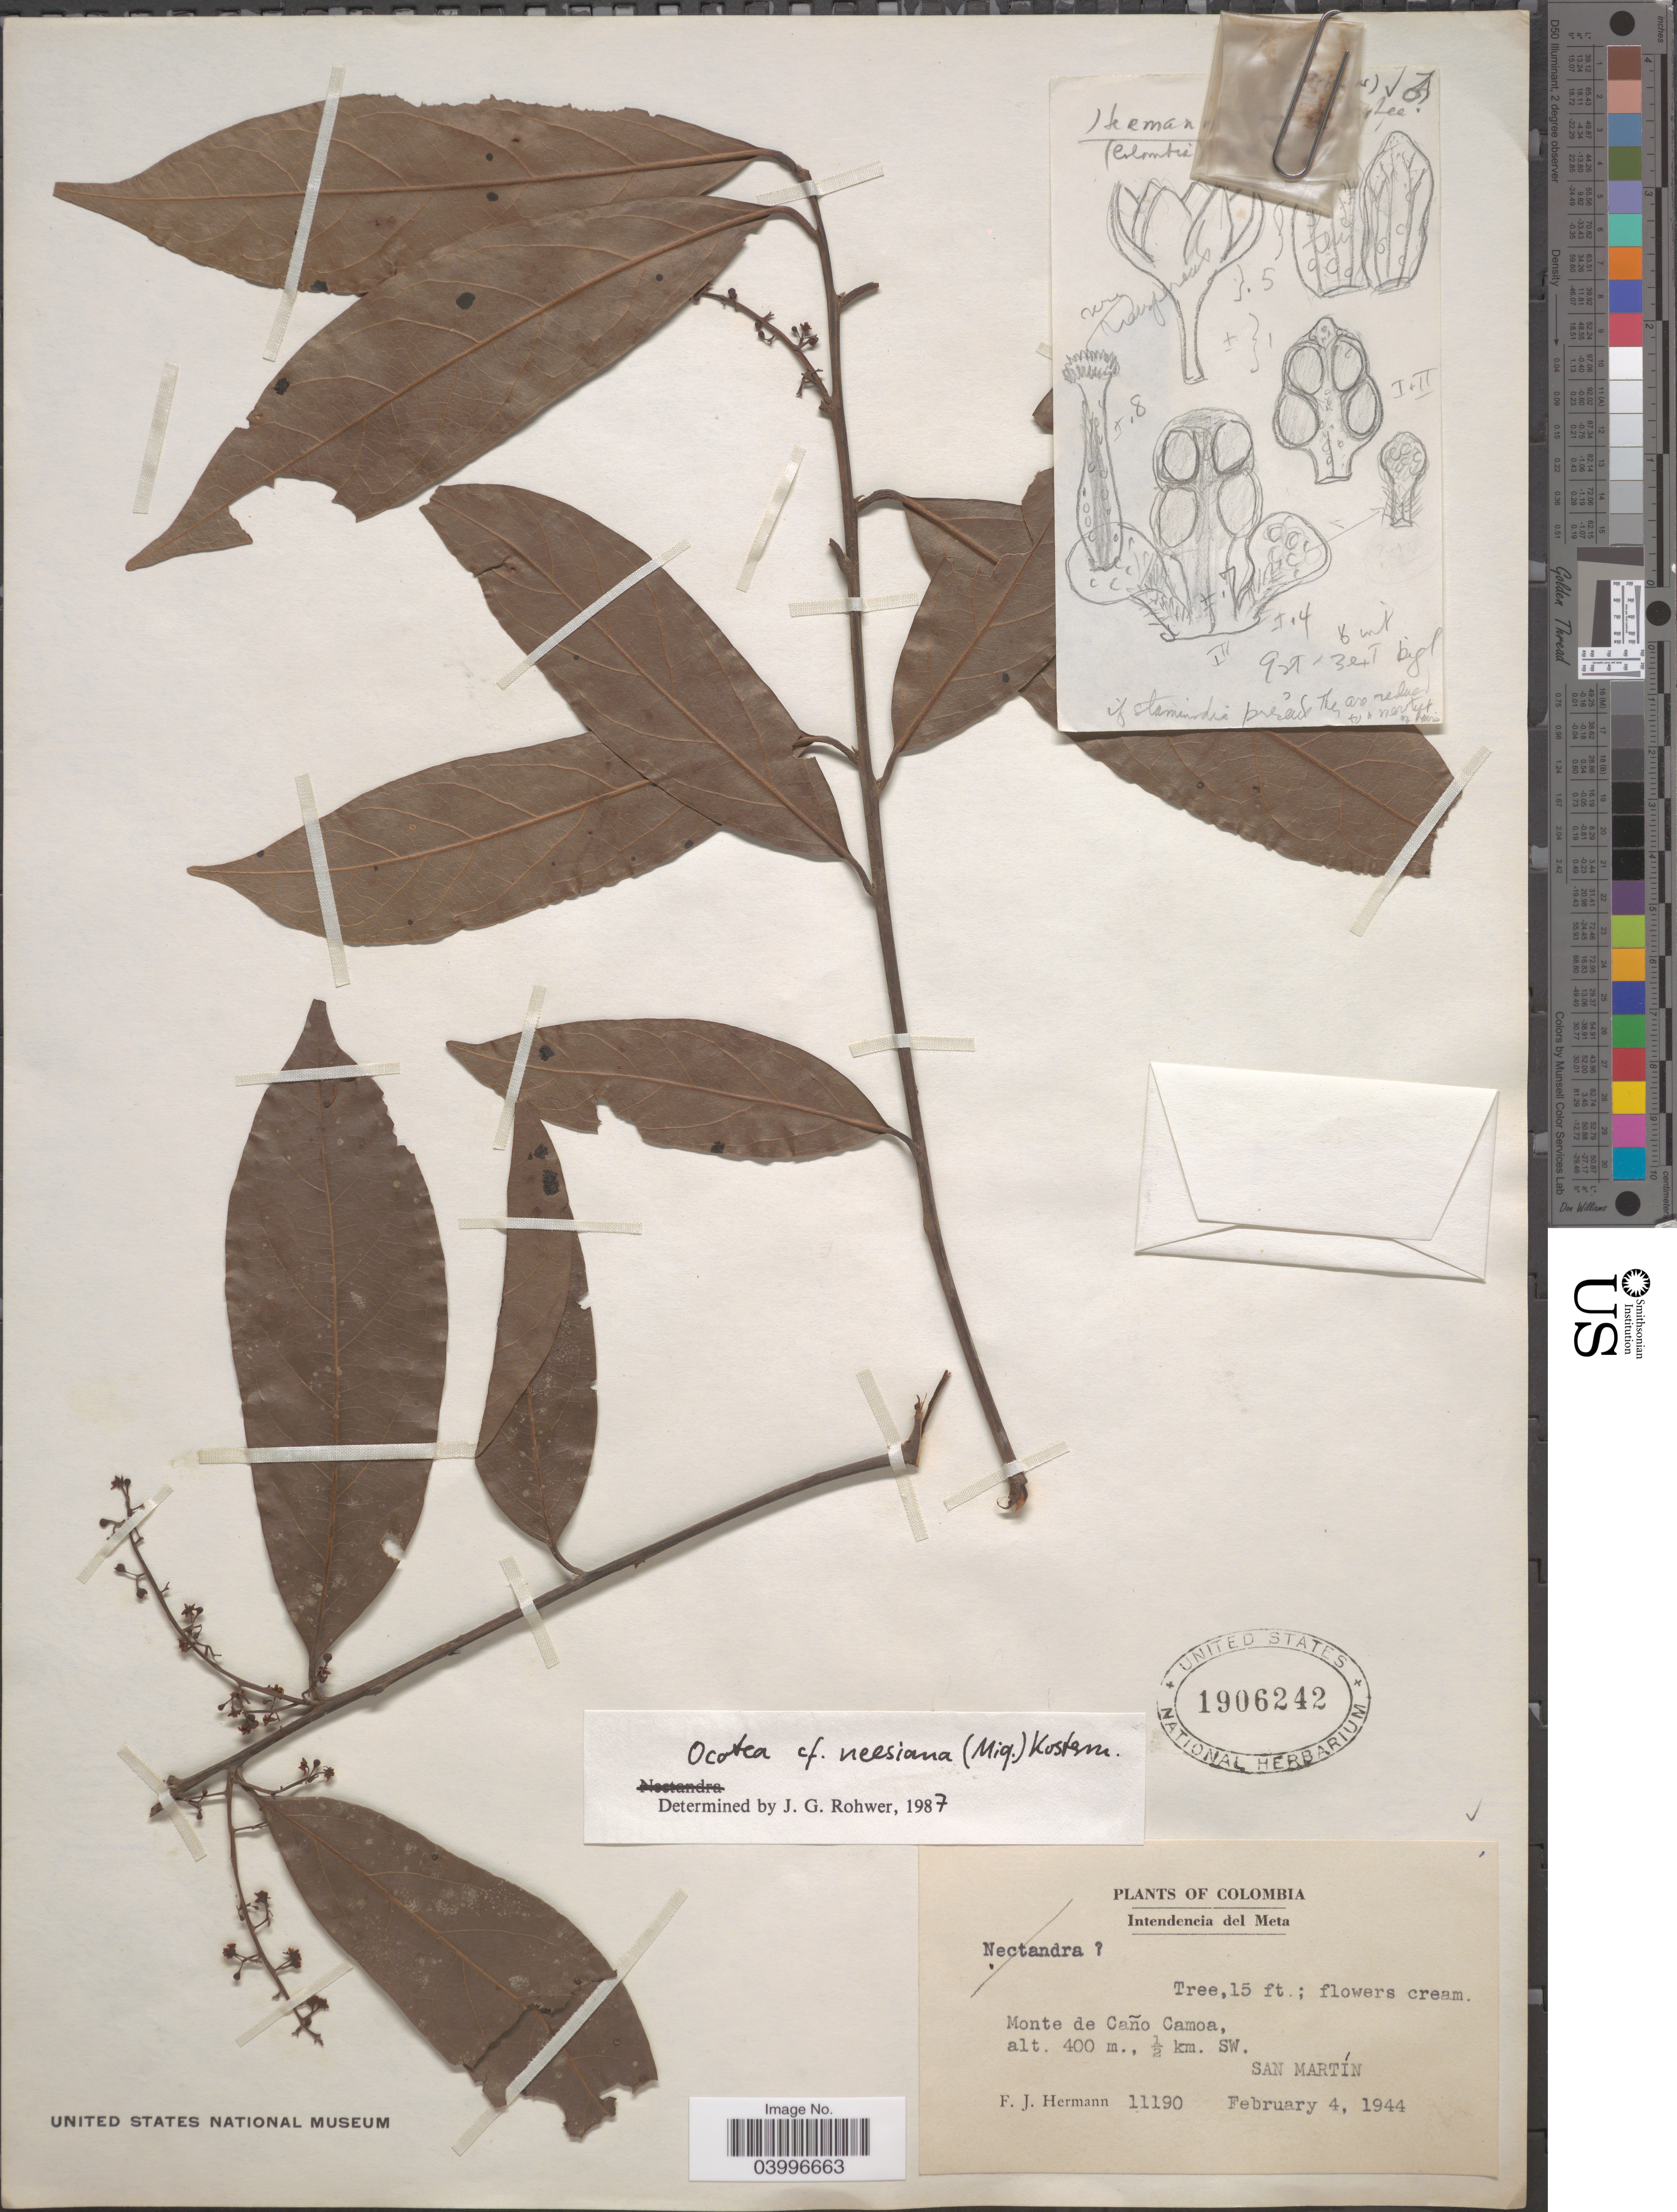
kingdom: Plantae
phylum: Tracheophyta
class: Magnoliopsida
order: Laurales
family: Lauraceae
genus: Ocotea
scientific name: Ocotea neesiana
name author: (Miq.) Kosterm.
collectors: F. J. Hermann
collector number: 11190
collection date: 1944-02-04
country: Colombia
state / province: Meta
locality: Intendencia del Meta. Monte de Caño Camoa. ½ km. SW. San Martín.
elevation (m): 400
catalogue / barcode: US 1906242